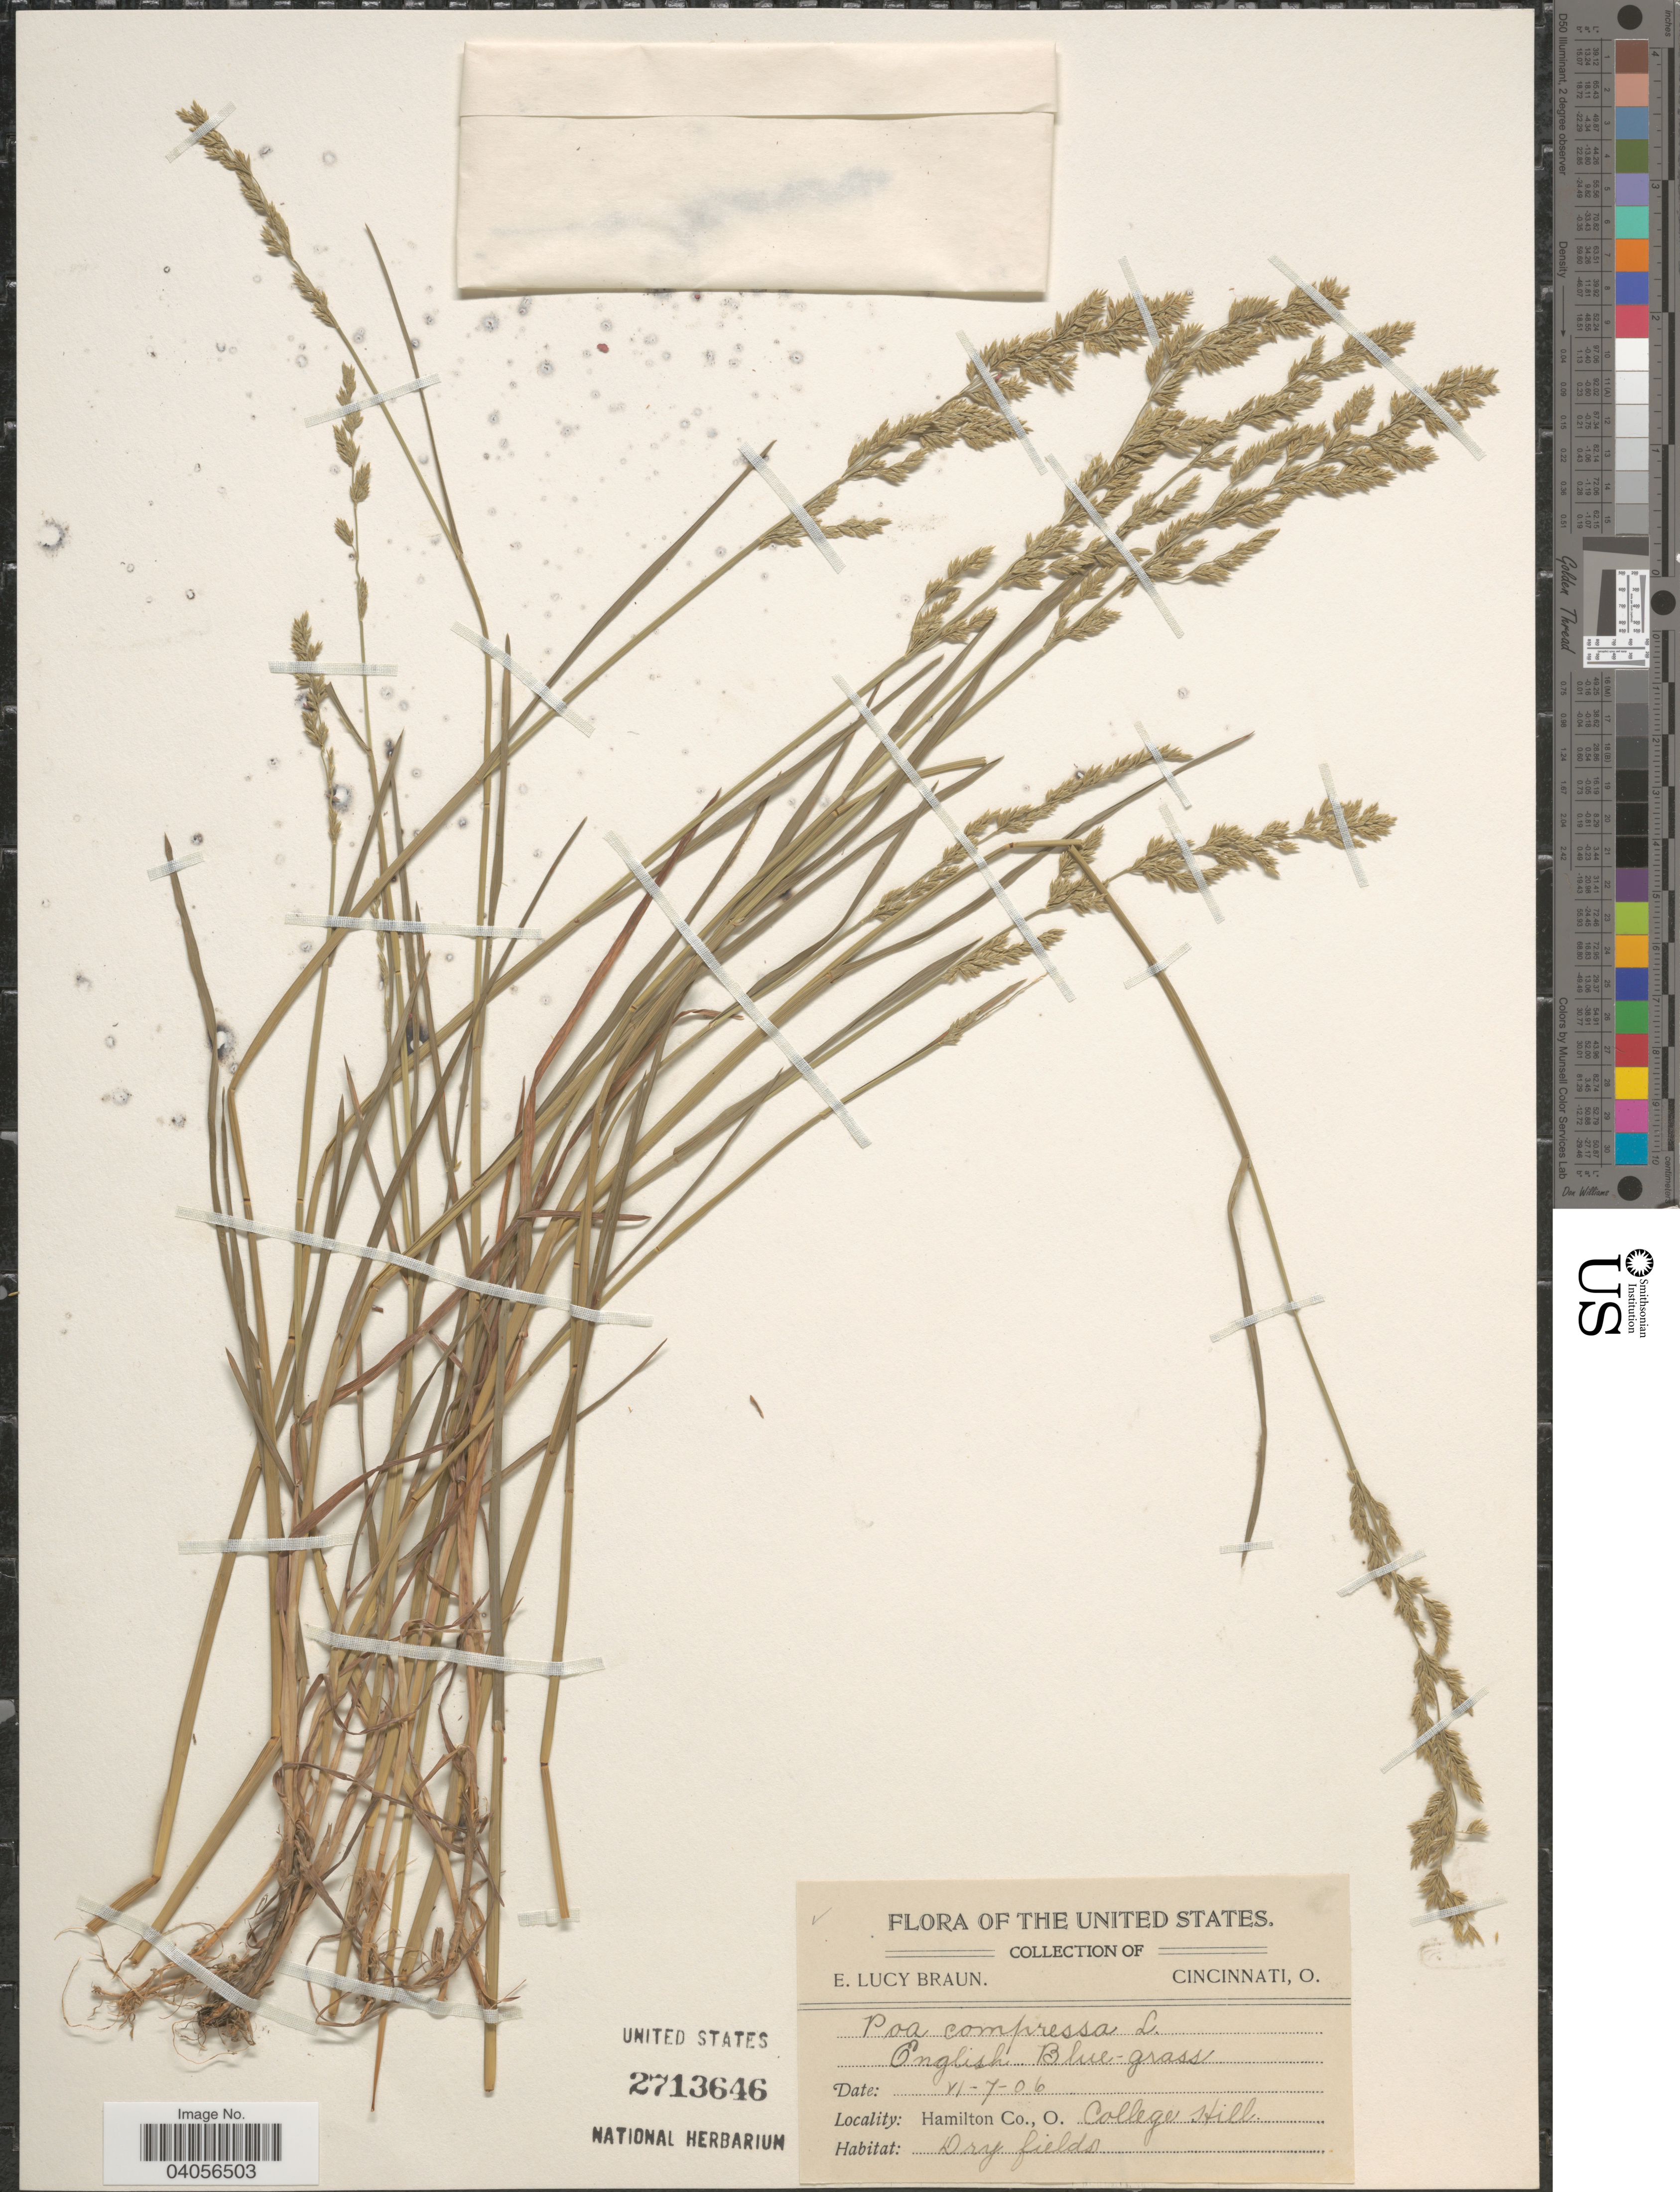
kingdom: Plantae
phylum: Tracheophyta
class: Liliopsida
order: Poales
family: Poaceae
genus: Poa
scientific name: Poa compressa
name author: L.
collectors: E. L. Braun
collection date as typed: Transcribed d/m/y: 7/6/6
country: United States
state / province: Ohio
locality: Hamilton Co. College Hill.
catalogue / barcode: US 2713646